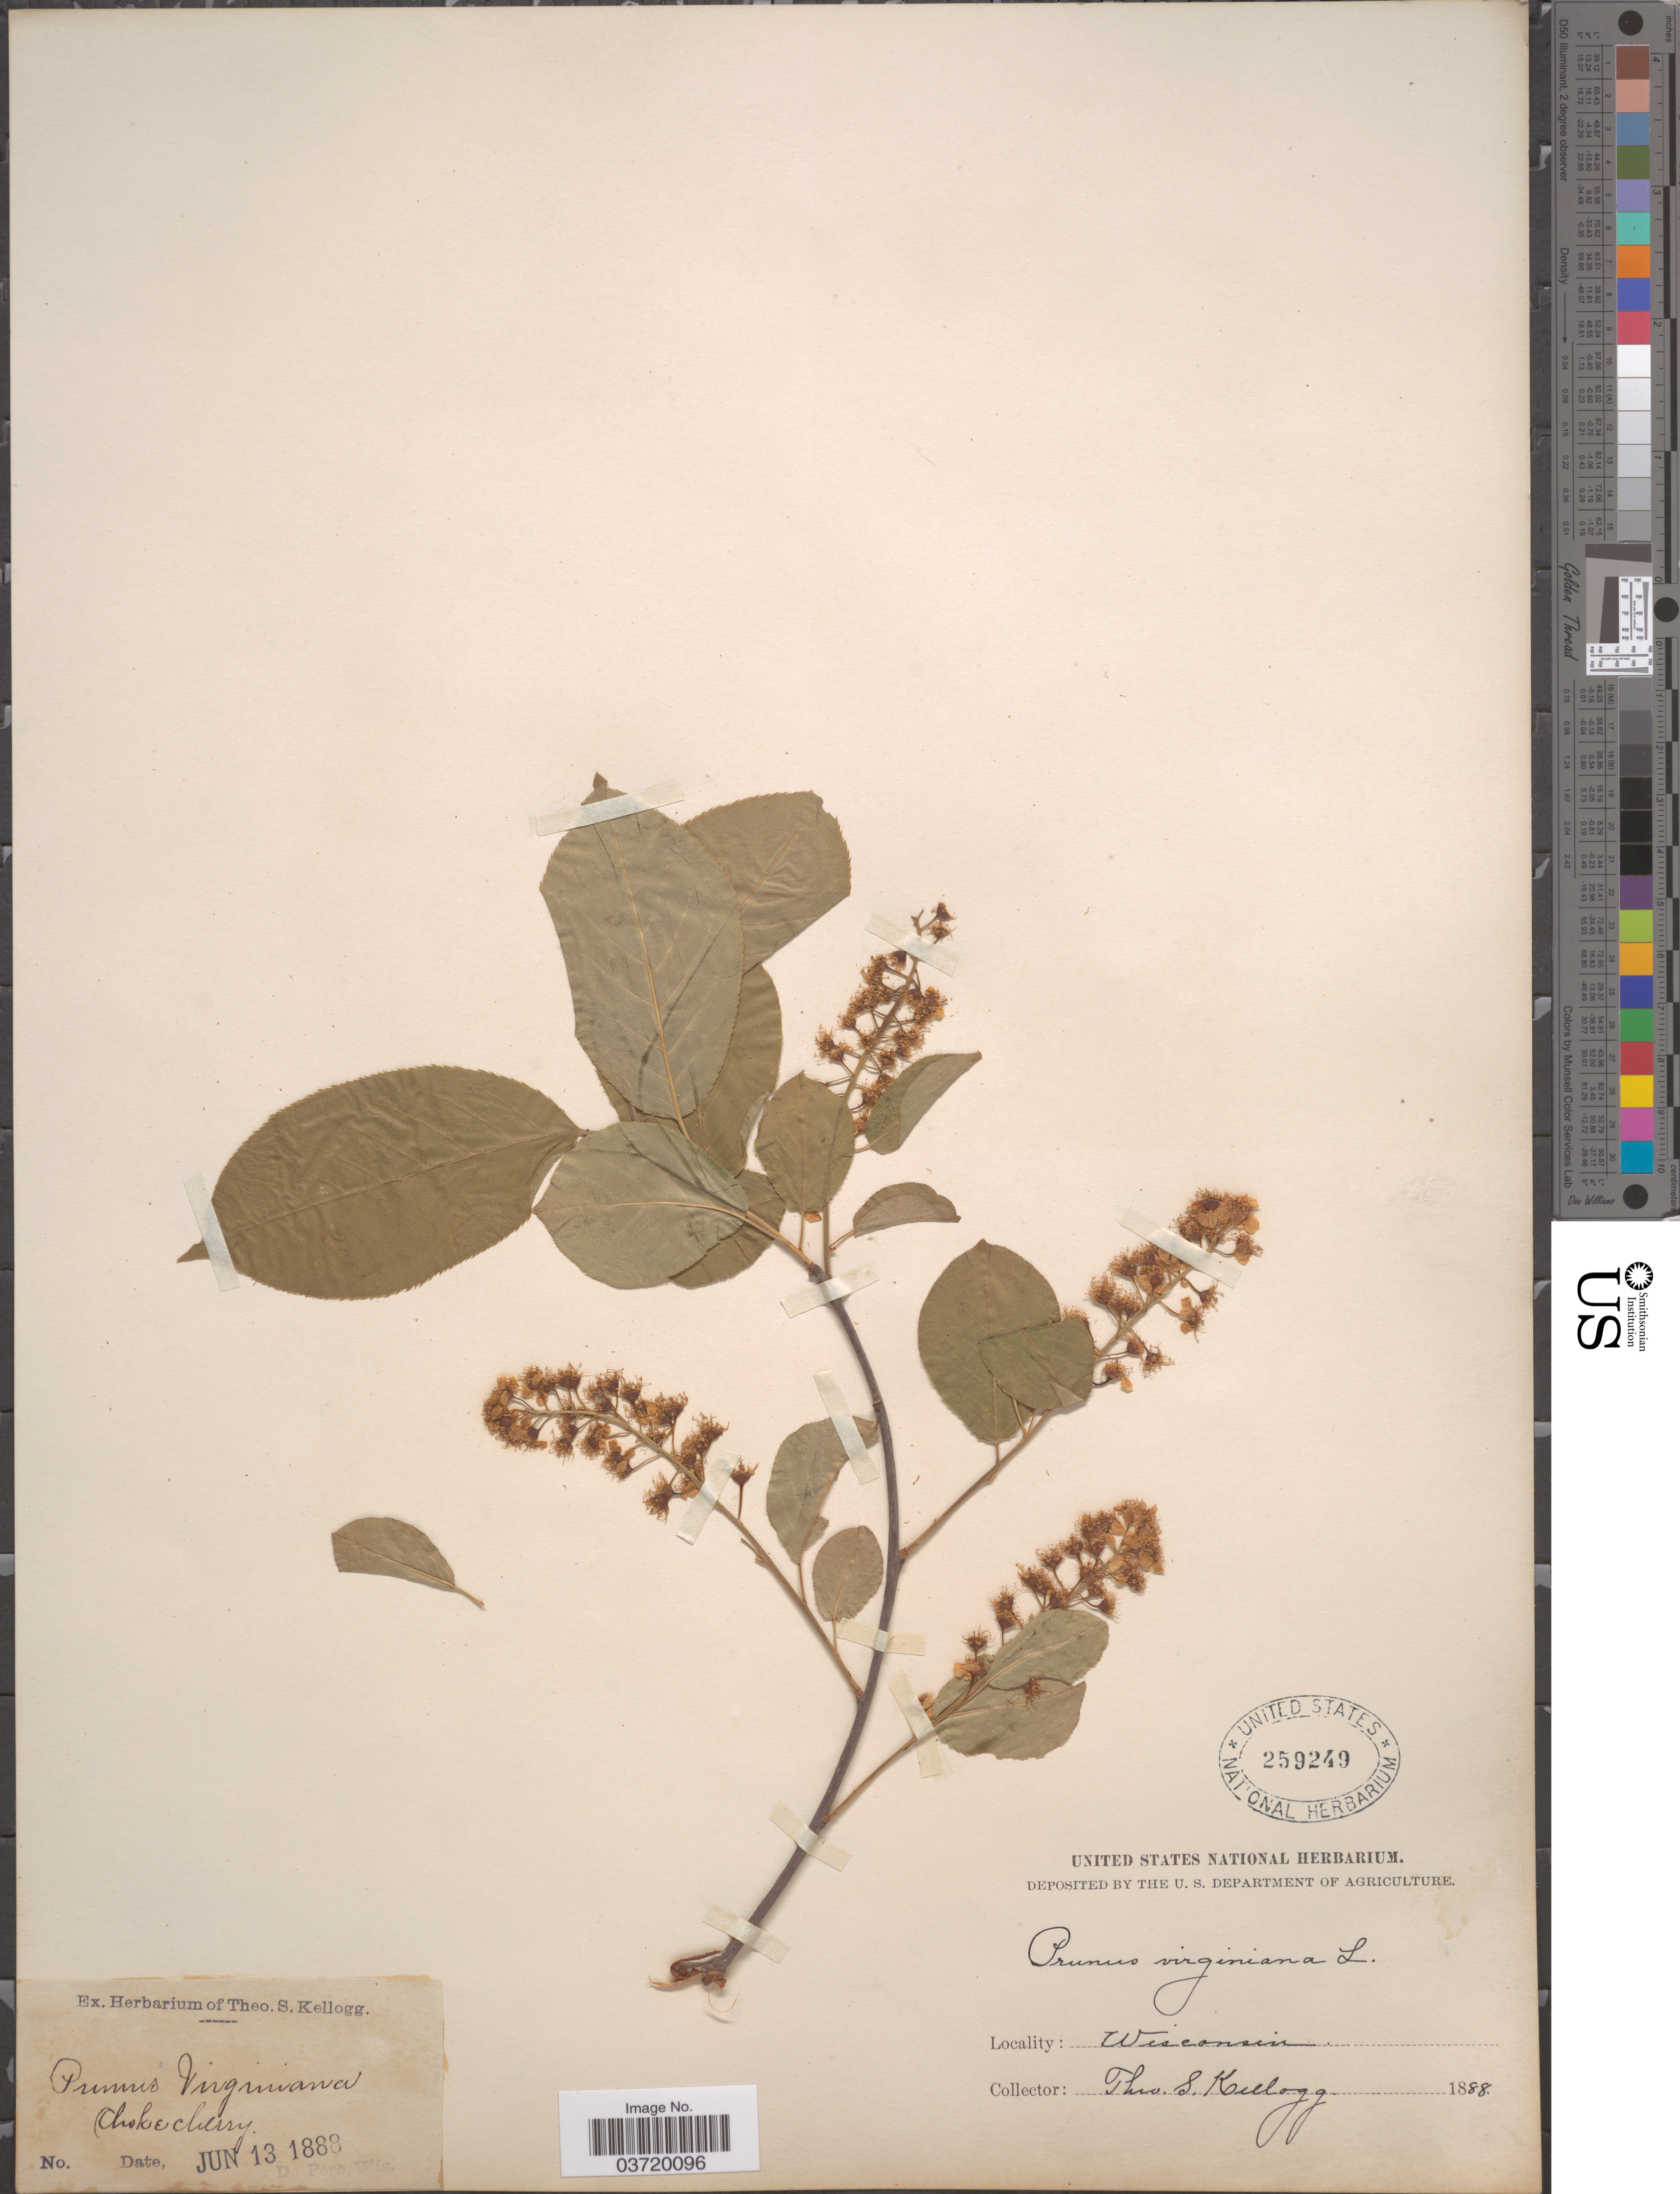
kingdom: Plantae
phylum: Tracheophyta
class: Magnoliopsida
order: Rosales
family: Rosaceae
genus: Prunus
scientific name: Prunus virginiana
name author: L.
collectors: T. S. Kellogg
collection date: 1888-06-13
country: United States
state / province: Wisconsin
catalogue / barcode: US 259249